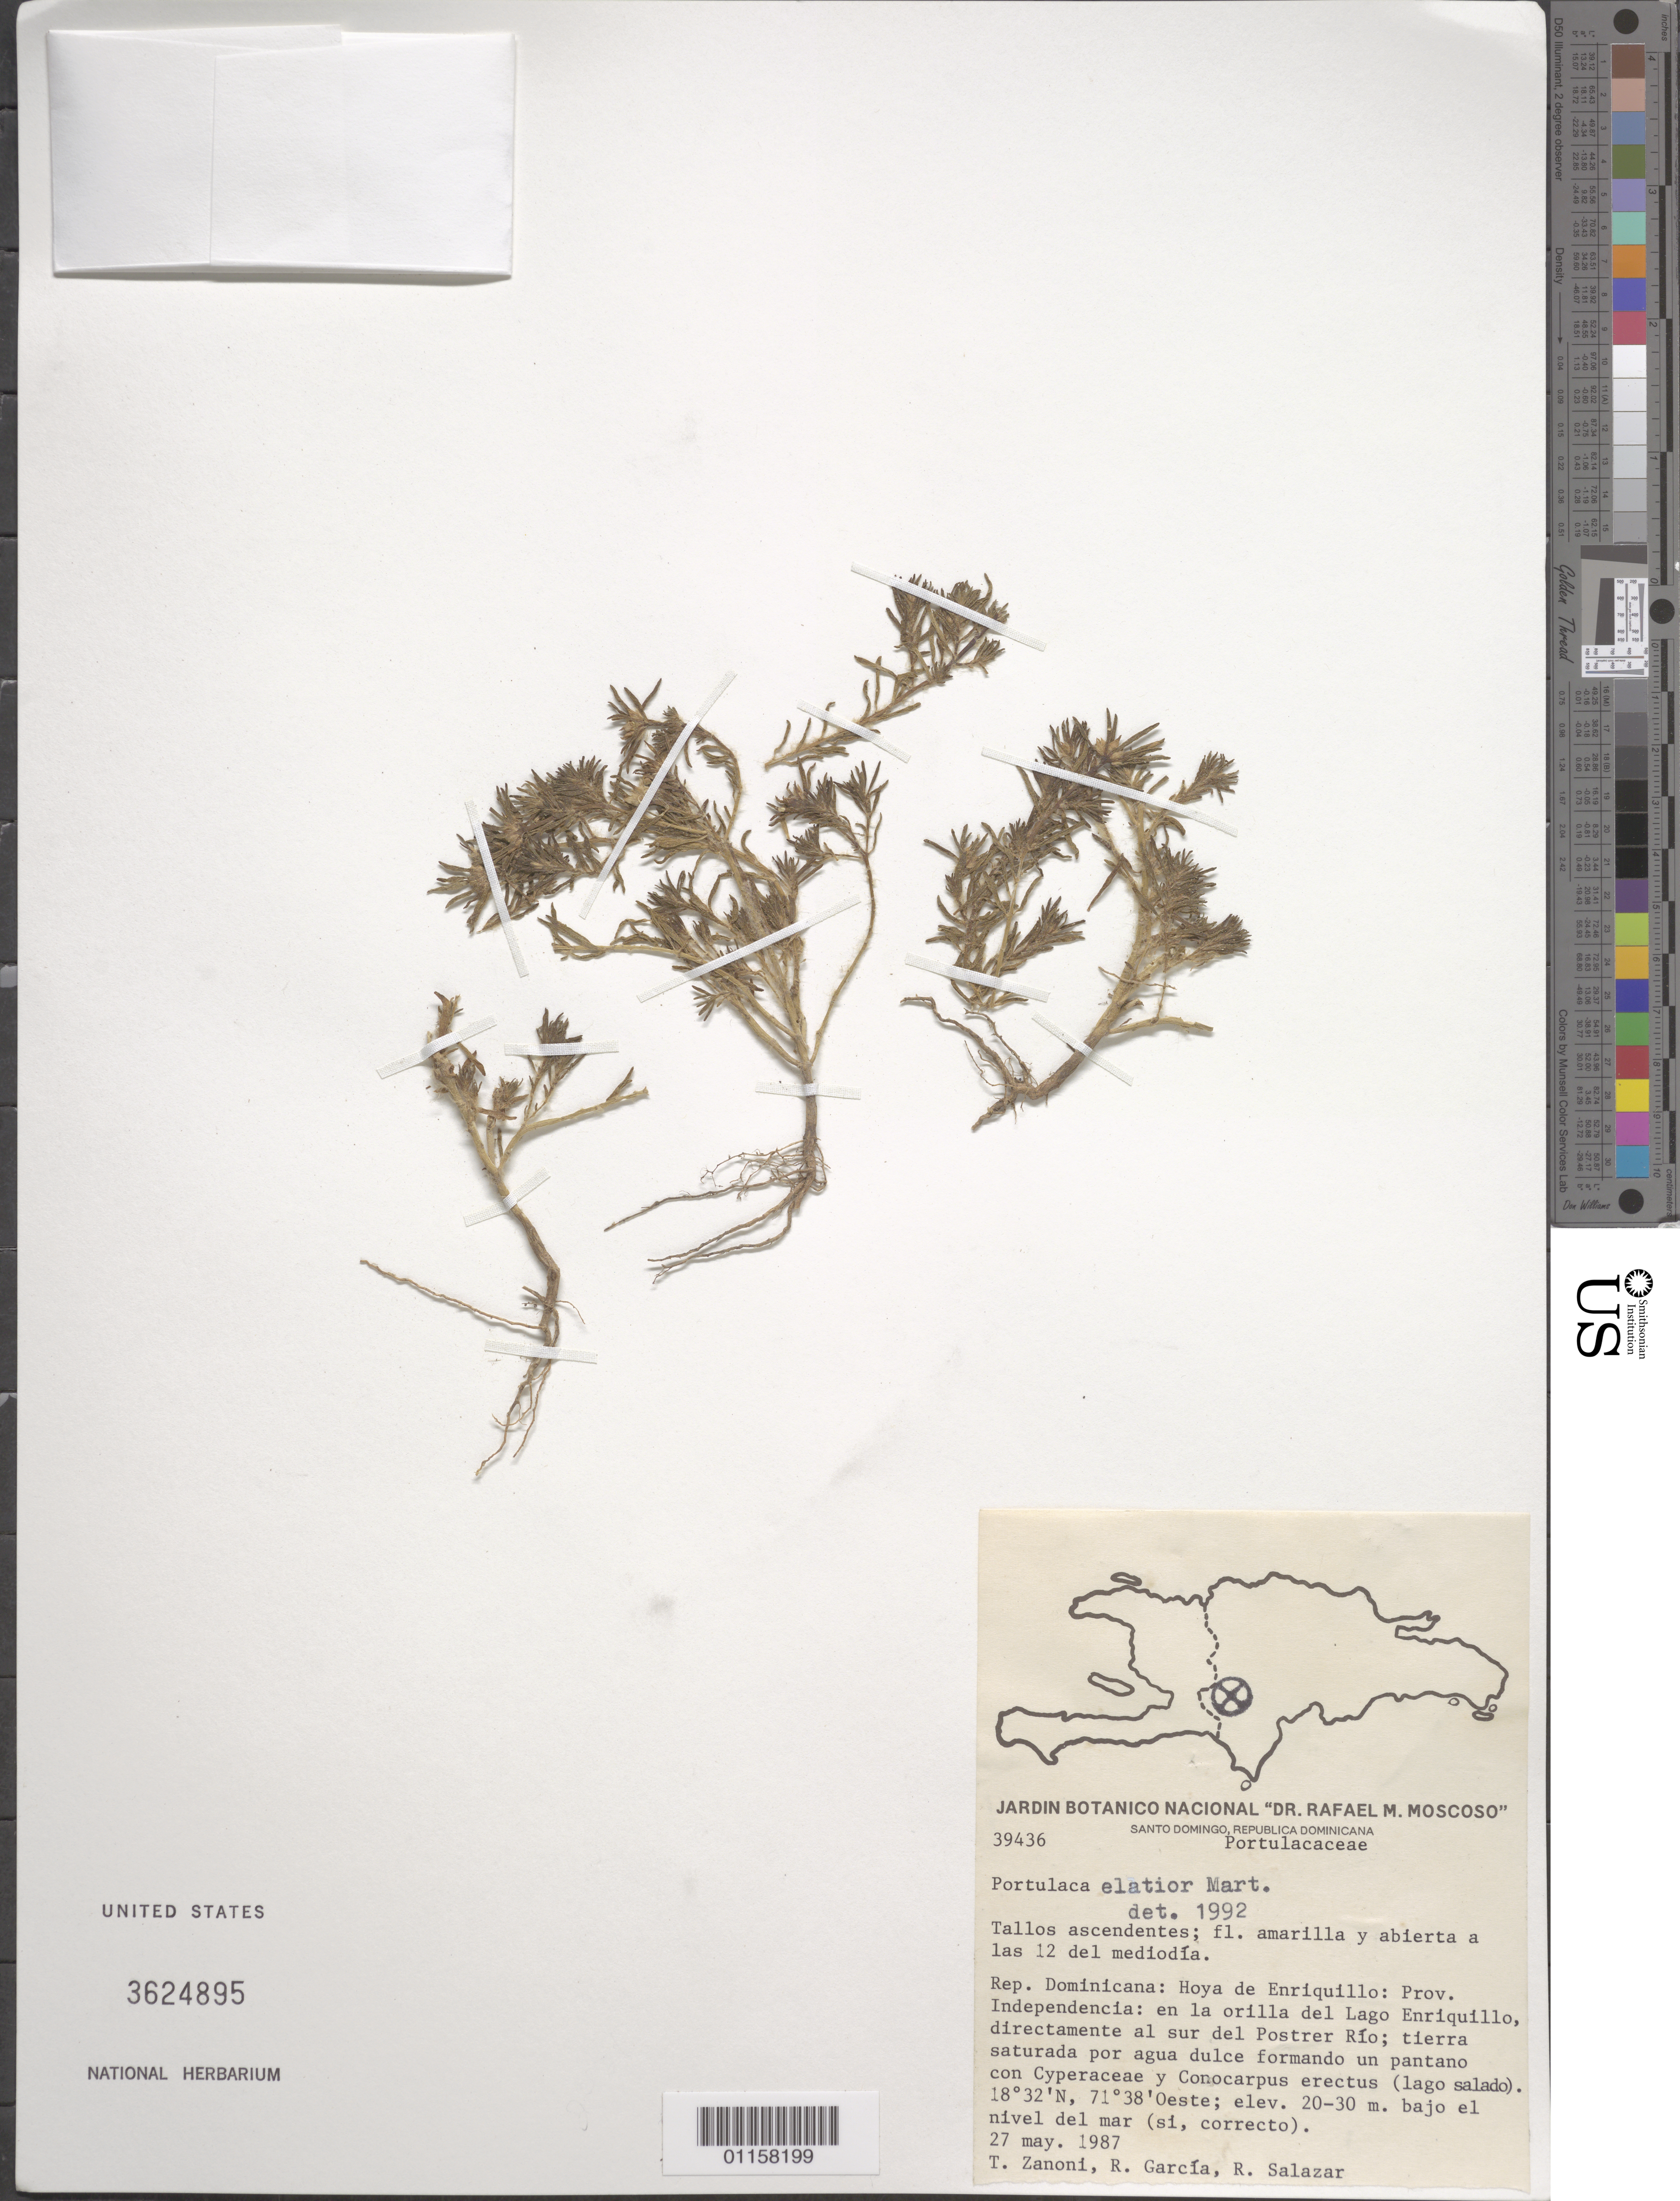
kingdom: Plantae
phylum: Tracheophyta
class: Magnoliopsida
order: Caryophyllales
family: Portulacaceae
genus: Portulaca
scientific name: Portulaca elatior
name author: Mart. ex Rohrb.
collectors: T. A. Zanoni, R. G. García & R. Salazar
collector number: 39436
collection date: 1987-05-27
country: Dominican Republic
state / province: Independencia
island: Hispaniola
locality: Hoya de Enriquillo, en la orilla del Lago Enriquillo, directamente al sur del Postrer Río.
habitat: Tierra saturada por agua dulce formando un pantano con Cyperaceae y Conocarpus erectus (lago salado).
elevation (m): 20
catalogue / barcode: US 3624895